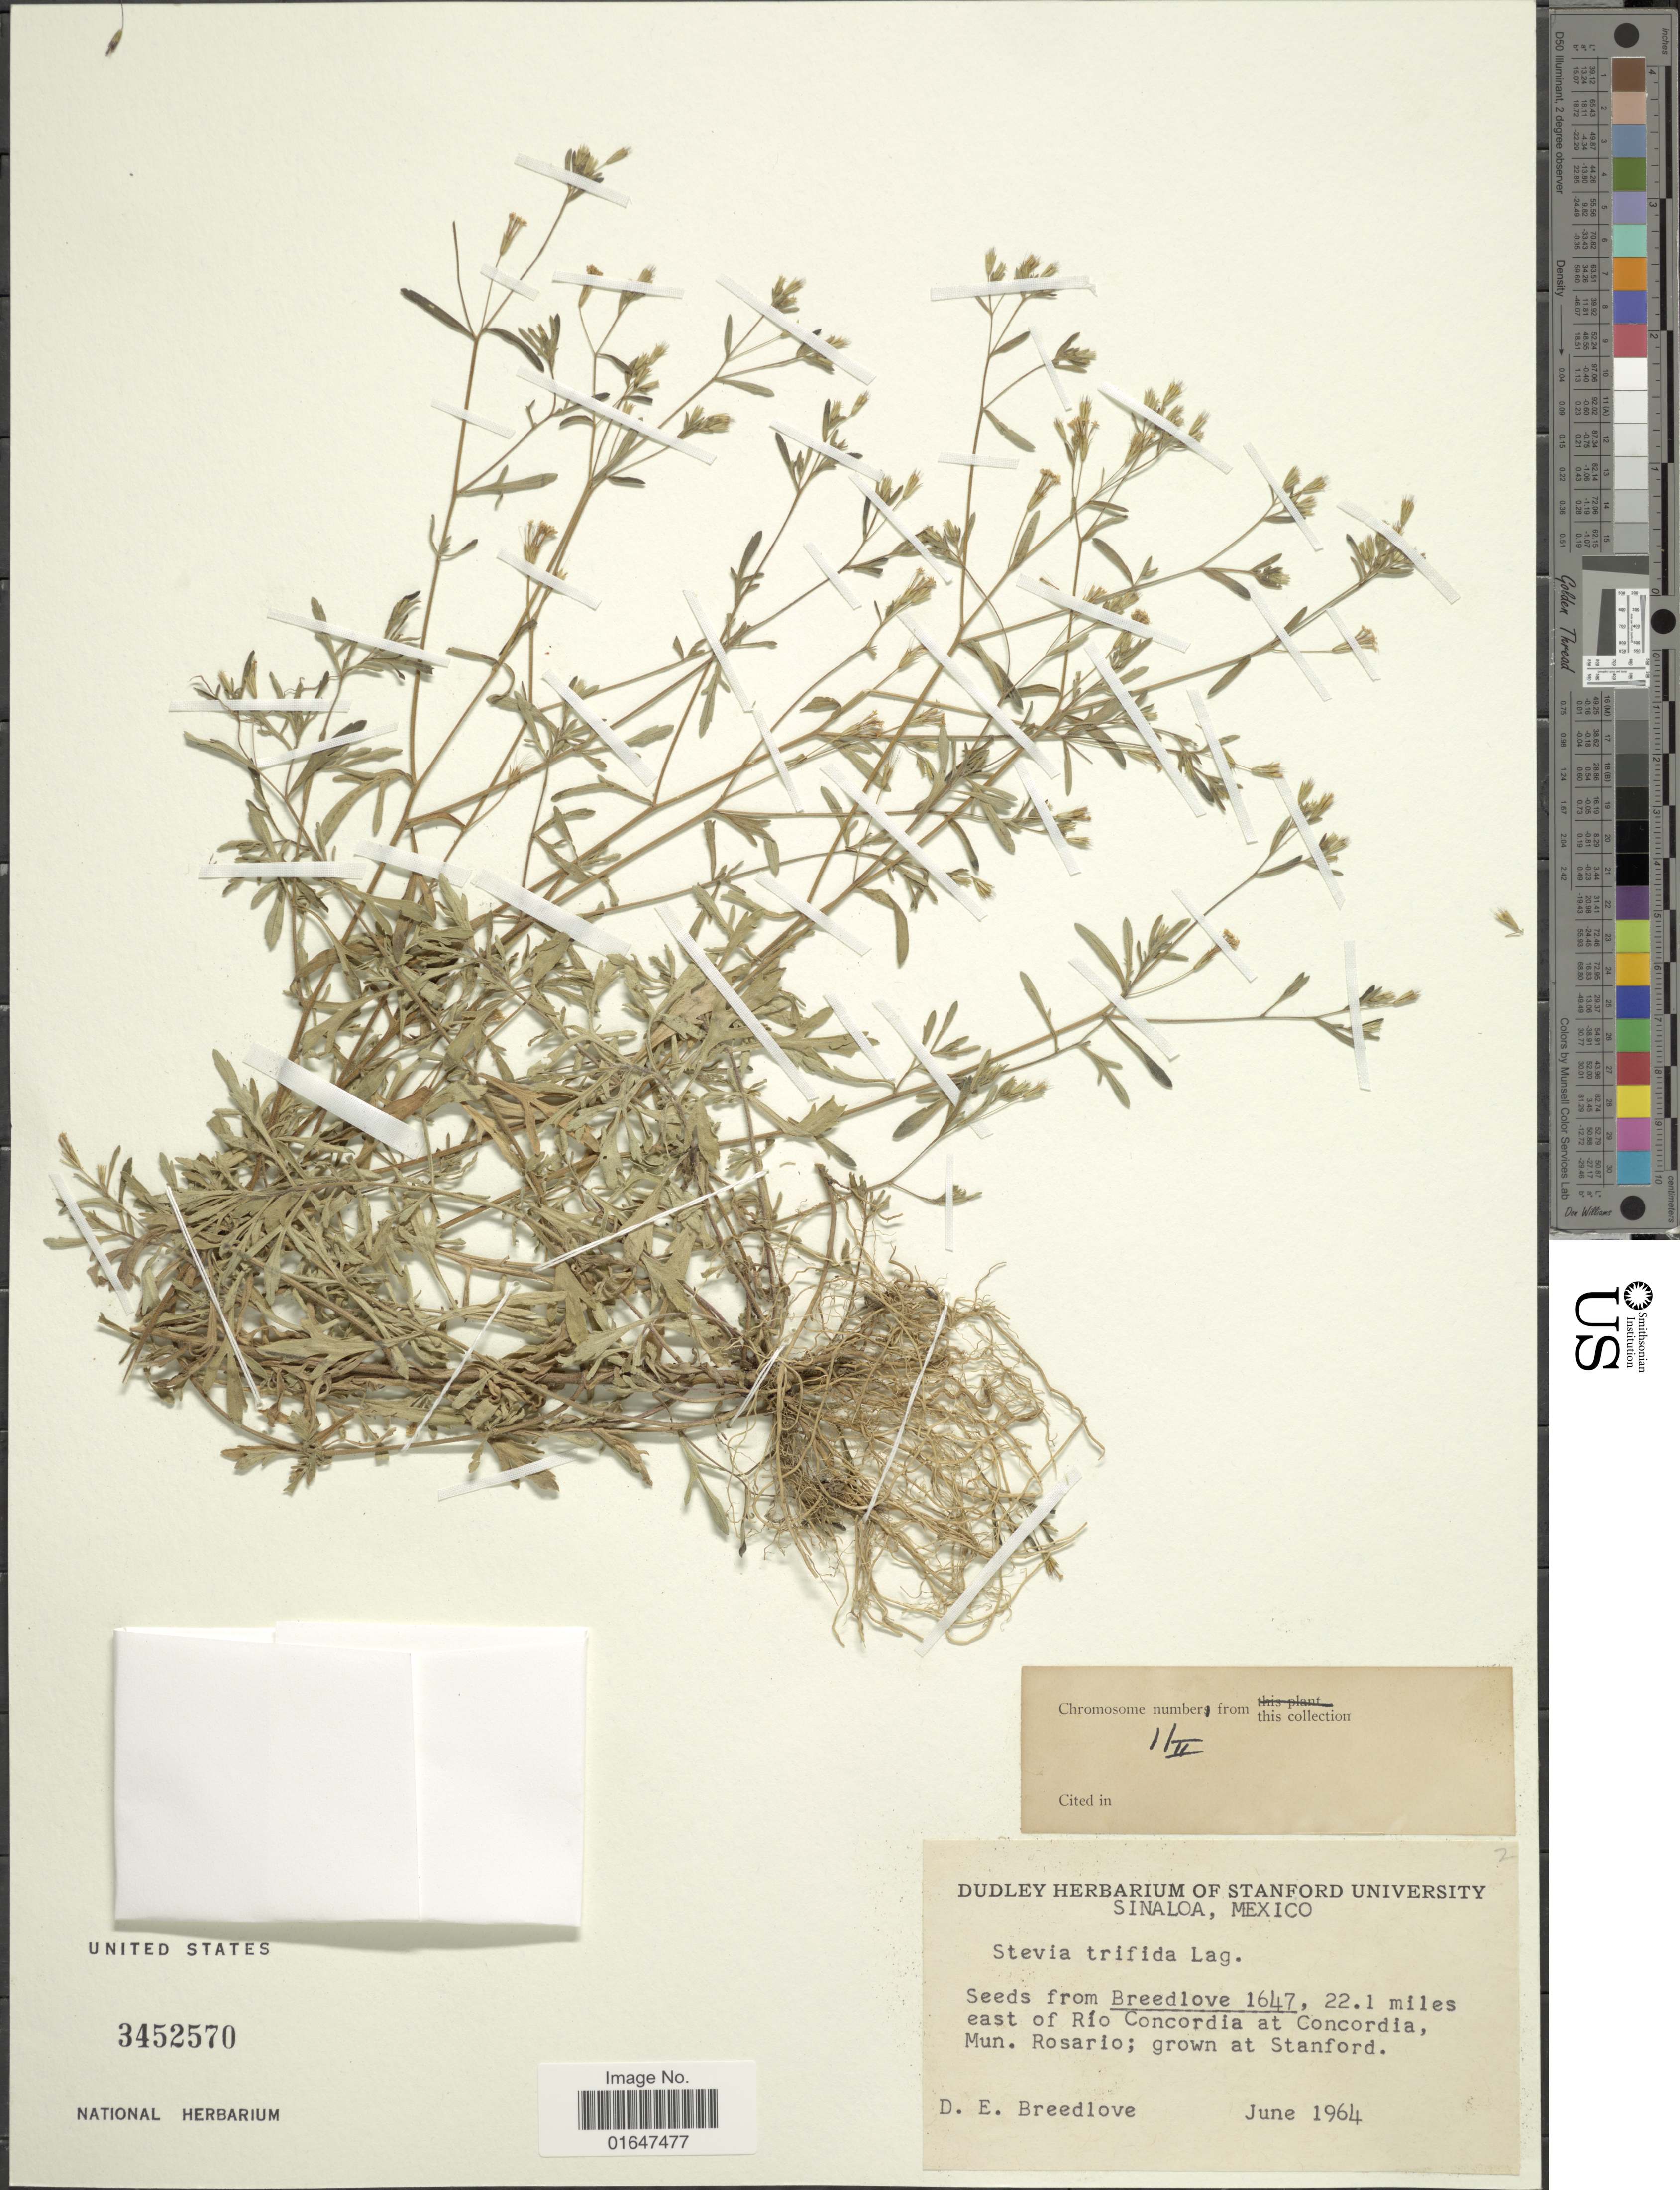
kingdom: Plantae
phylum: Tracheophyta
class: Magnoliopsida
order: Asterales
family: Asteraceae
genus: Stevia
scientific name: Stevia trifida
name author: Lag.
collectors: D. E. Breedlove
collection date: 1964-06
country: Mexico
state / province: Sinaloa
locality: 22.1 miles east of Rio Concordia at Concordia, Mun. Rosario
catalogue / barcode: US 3452570